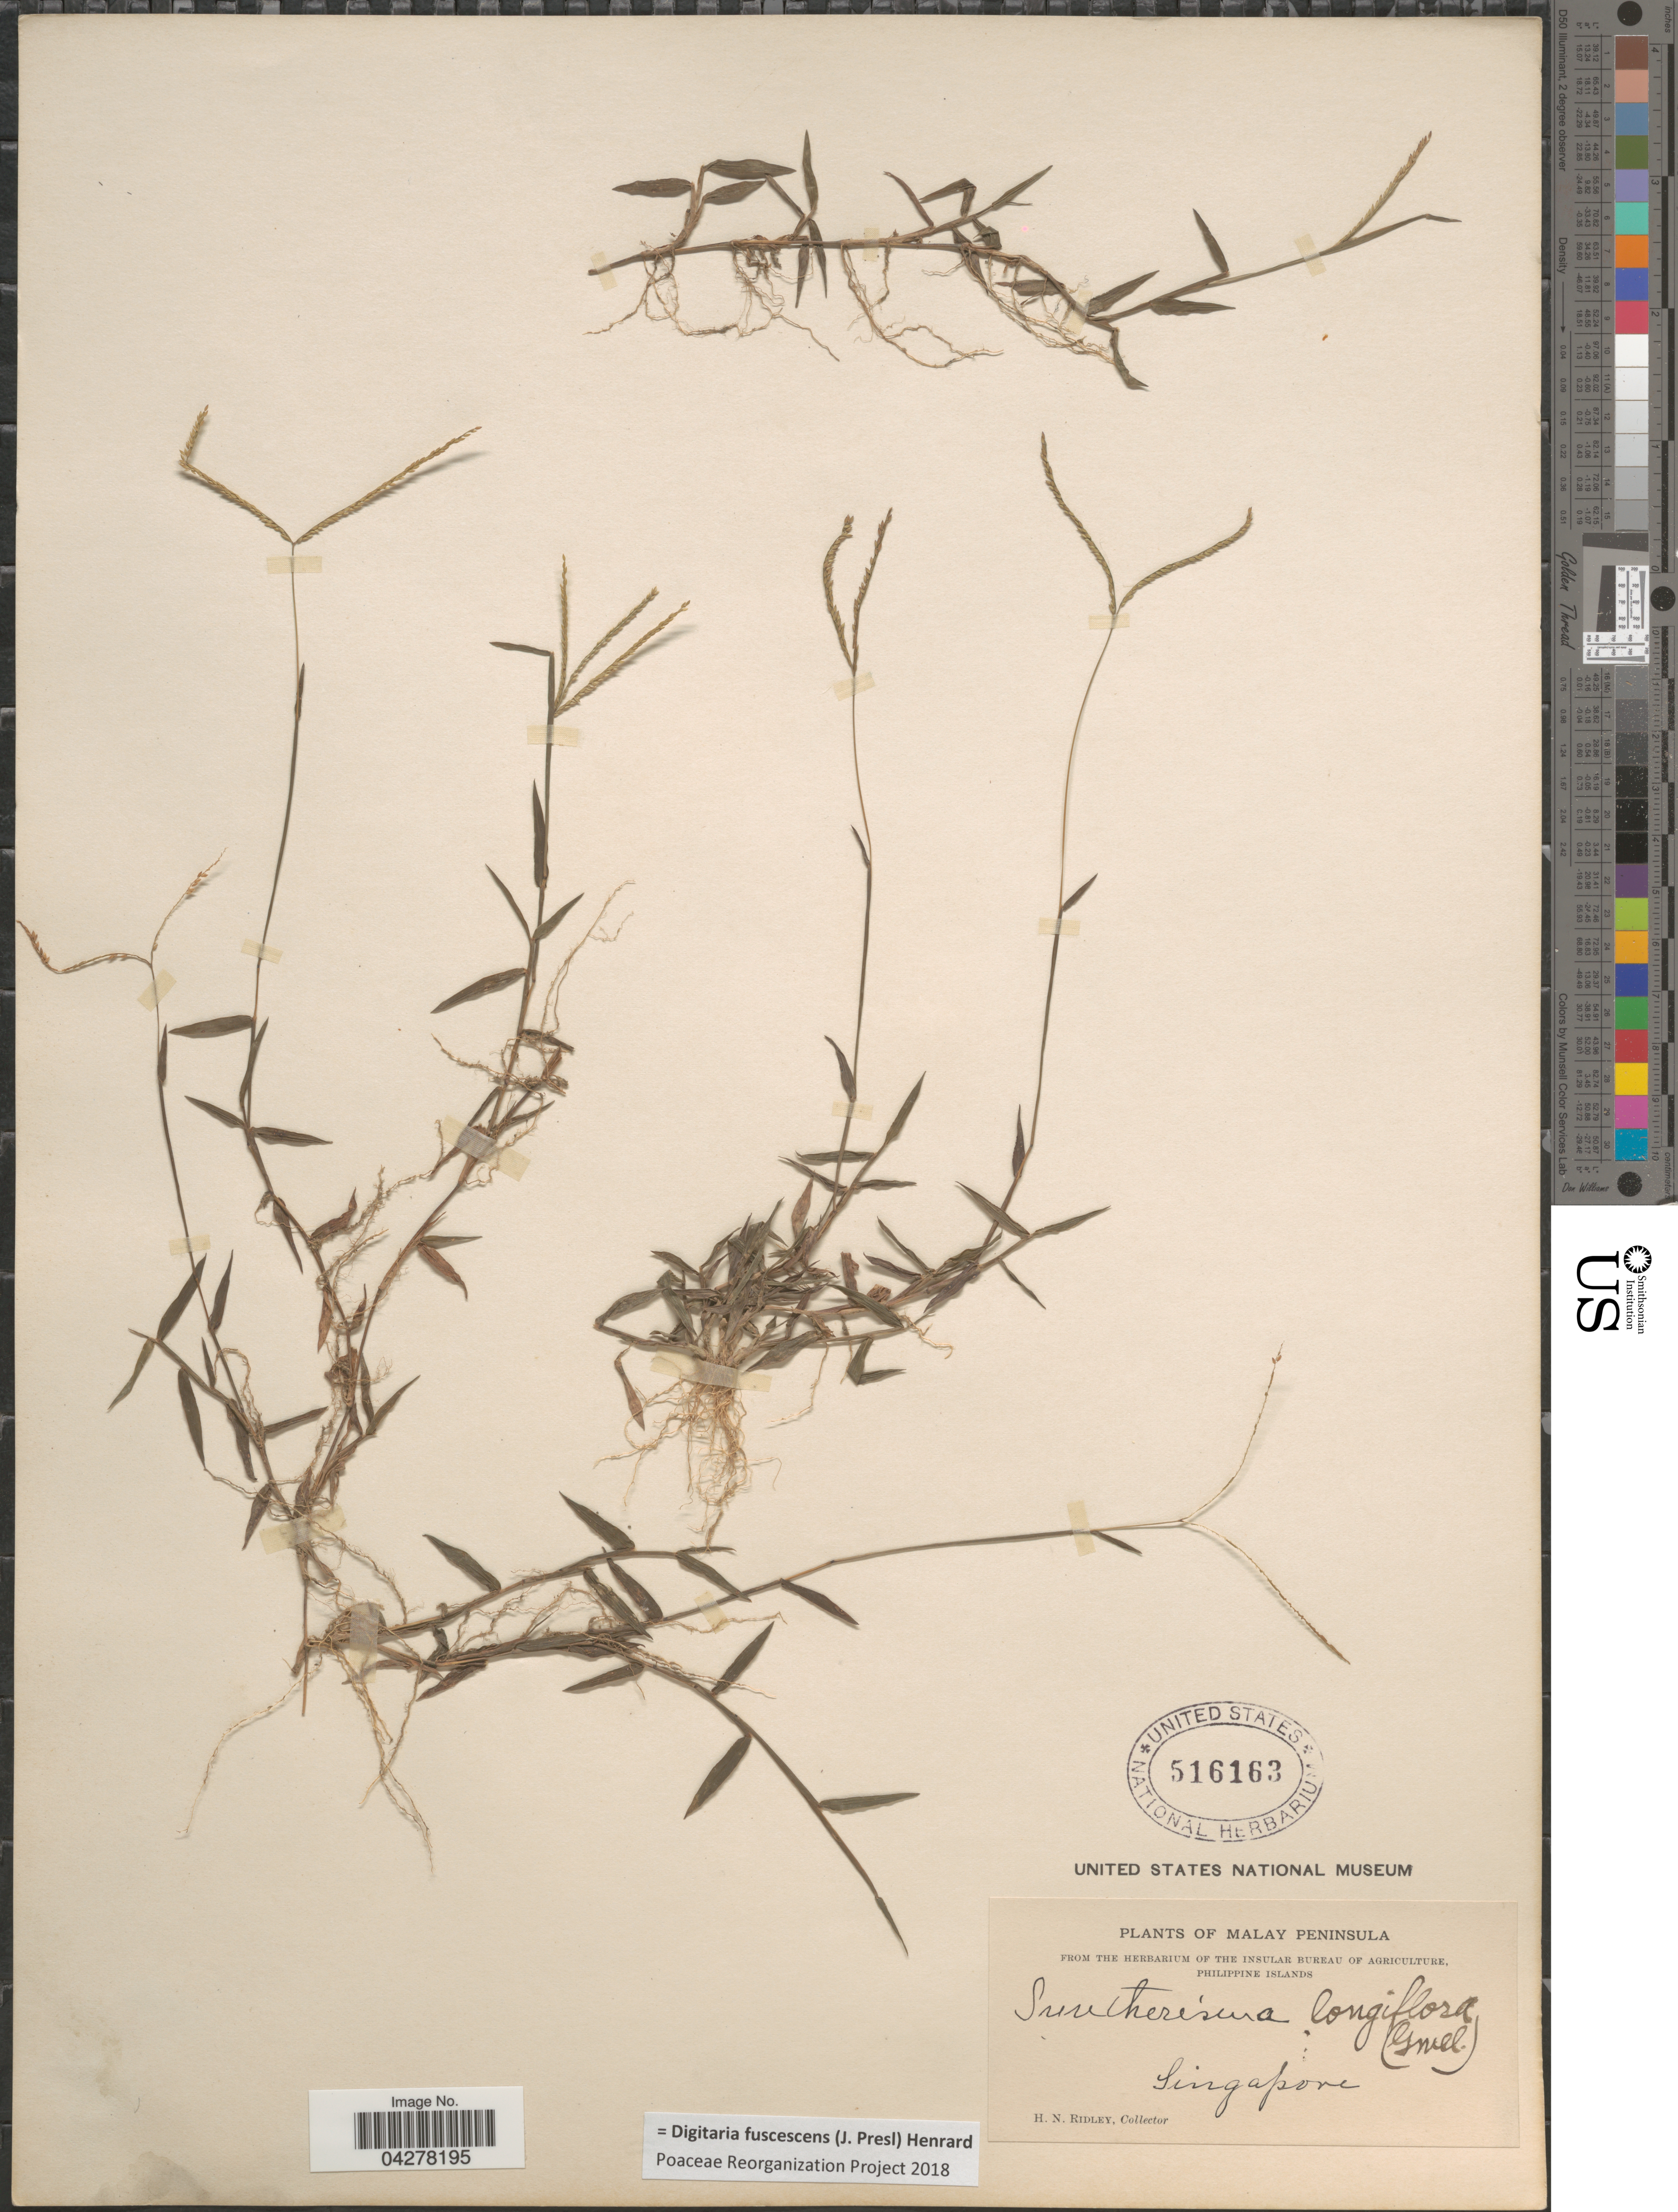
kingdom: Plantae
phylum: Tracheophyta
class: Liliopsida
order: Poales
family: Poaceae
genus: Digitaria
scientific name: Digitaria fuscescens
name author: (J. Presl) Henr.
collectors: H. N. Ridley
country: Singapore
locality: Malay Peninsula.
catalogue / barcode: US 516163